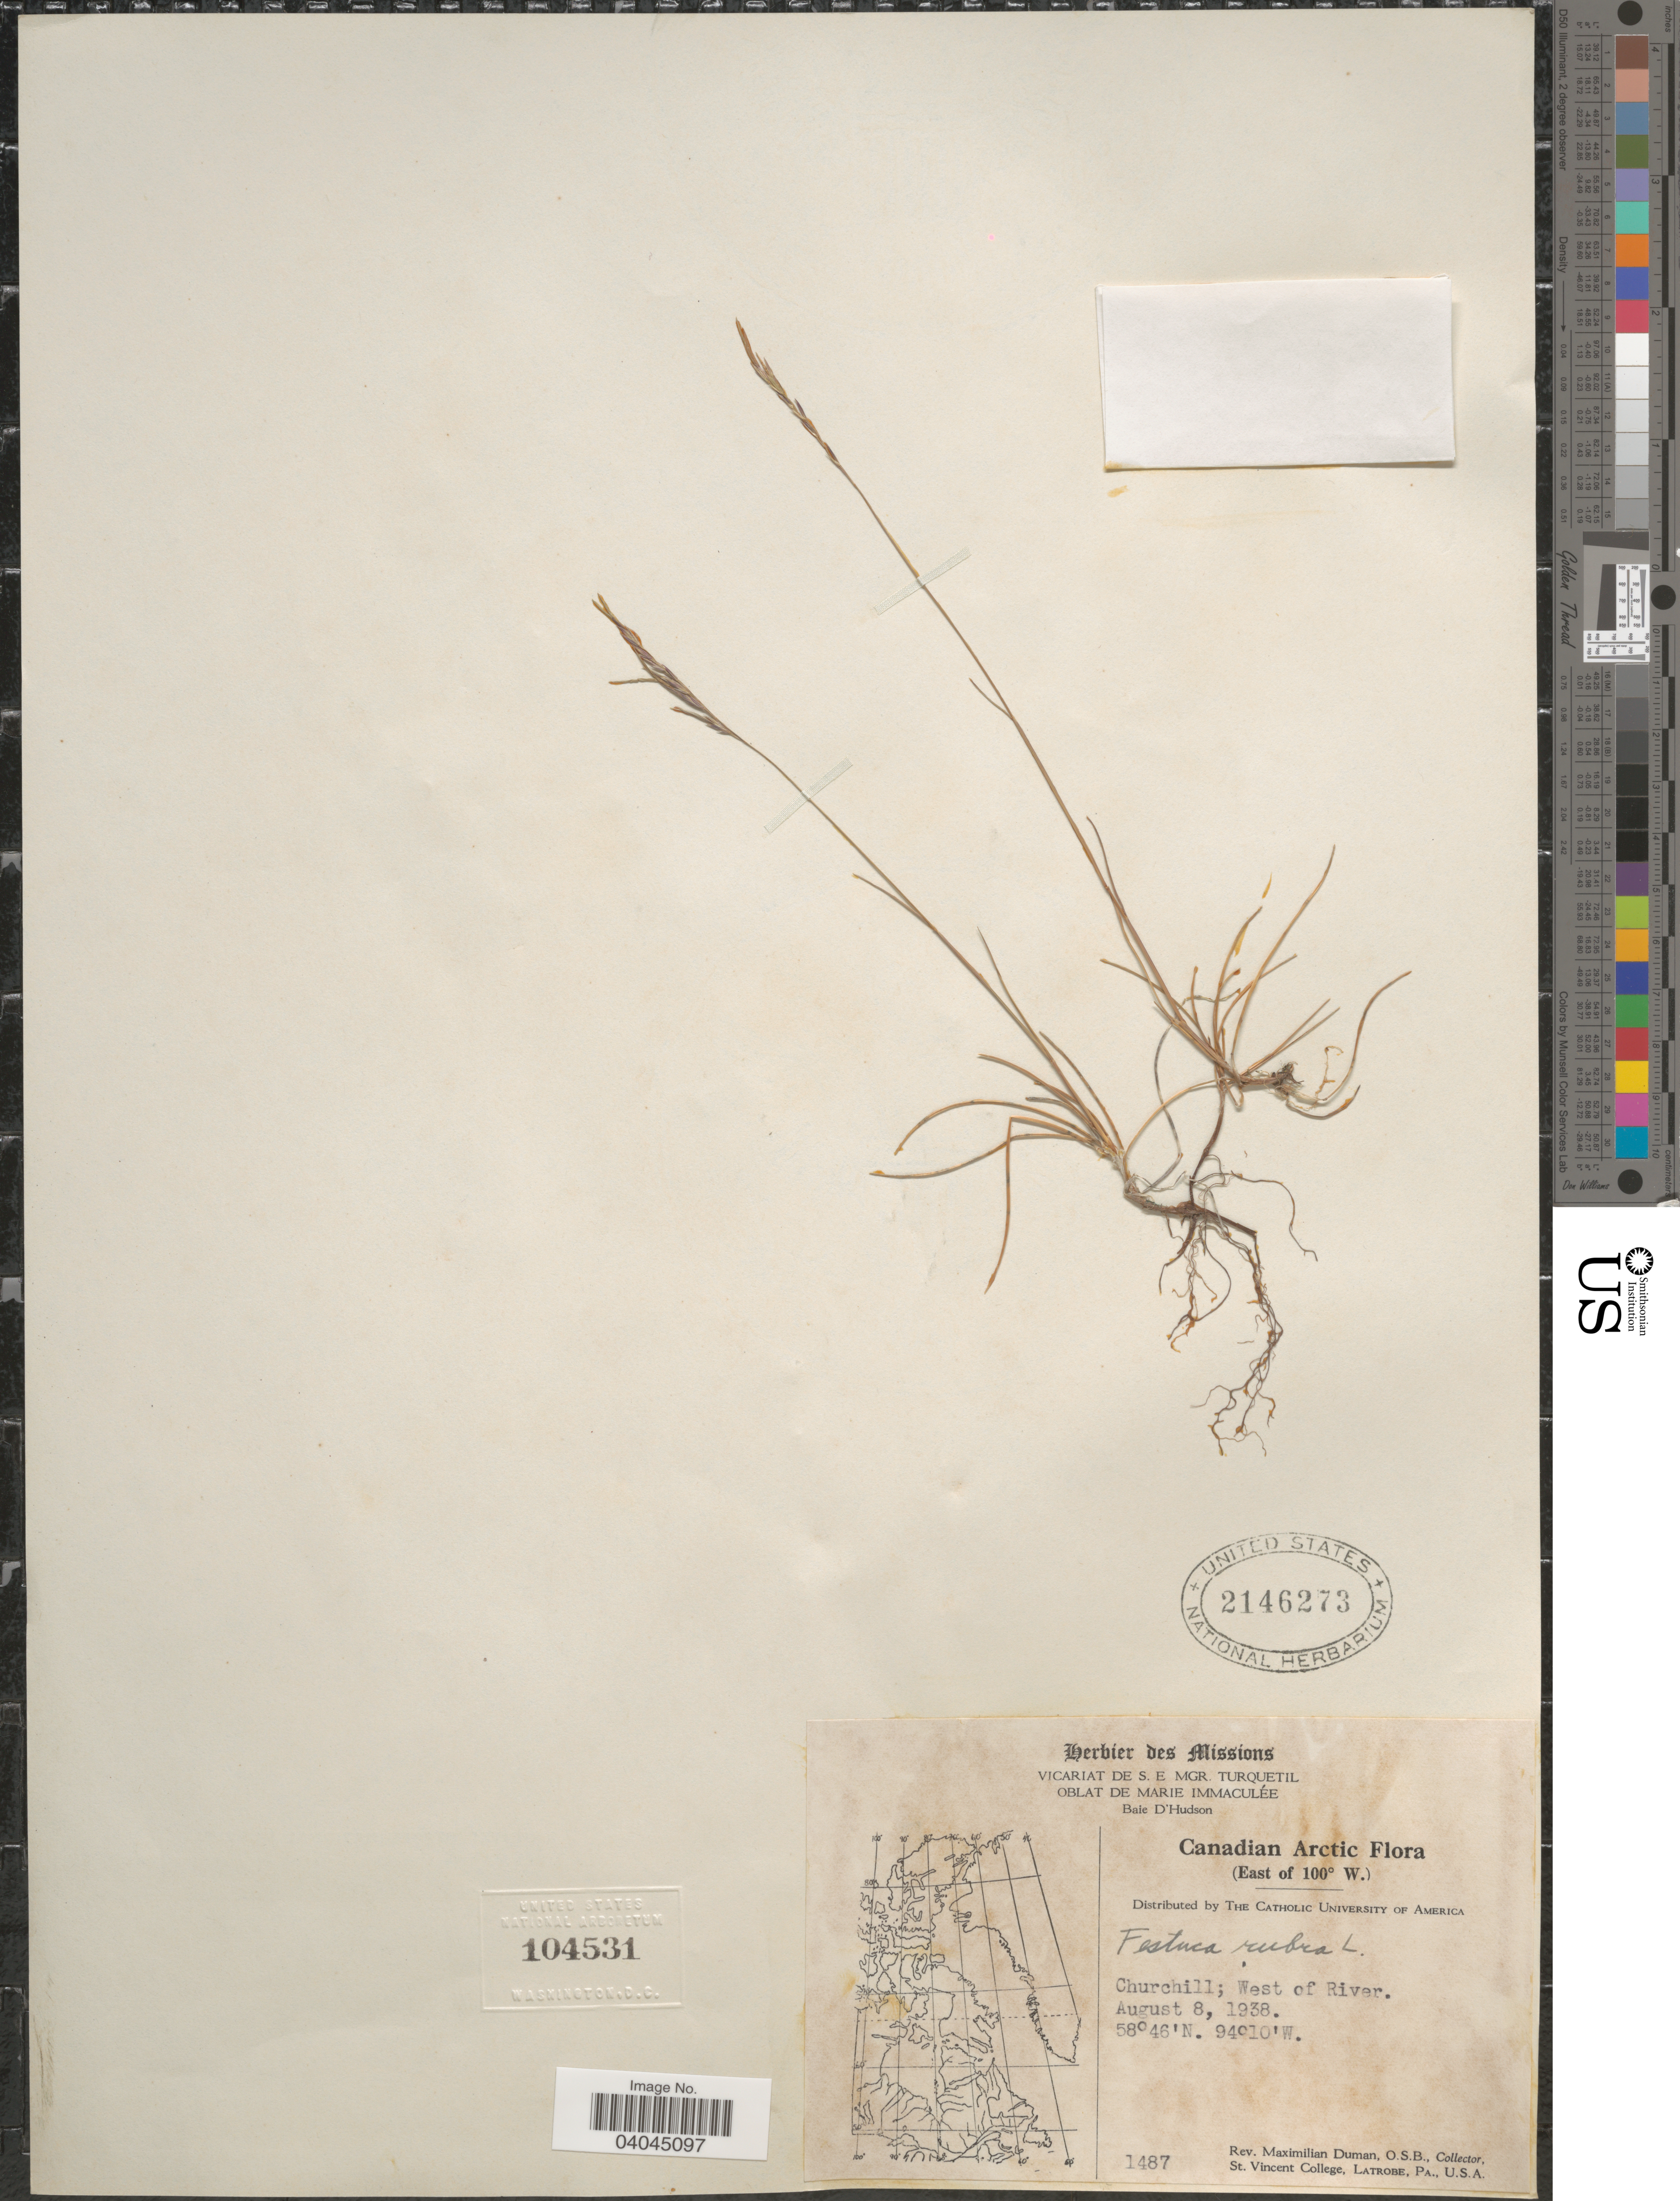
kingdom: Plantae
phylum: Tracheophyta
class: Liliopsida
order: Poales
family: Poaceae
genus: Festuca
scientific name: Festuca rubra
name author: L.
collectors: M. Duman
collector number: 1487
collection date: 1938-08-08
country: Canada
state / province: Manitoba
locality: Canadian Arctic. (East of 100° W.). Churchill; West of River.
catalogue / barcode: US 2146273